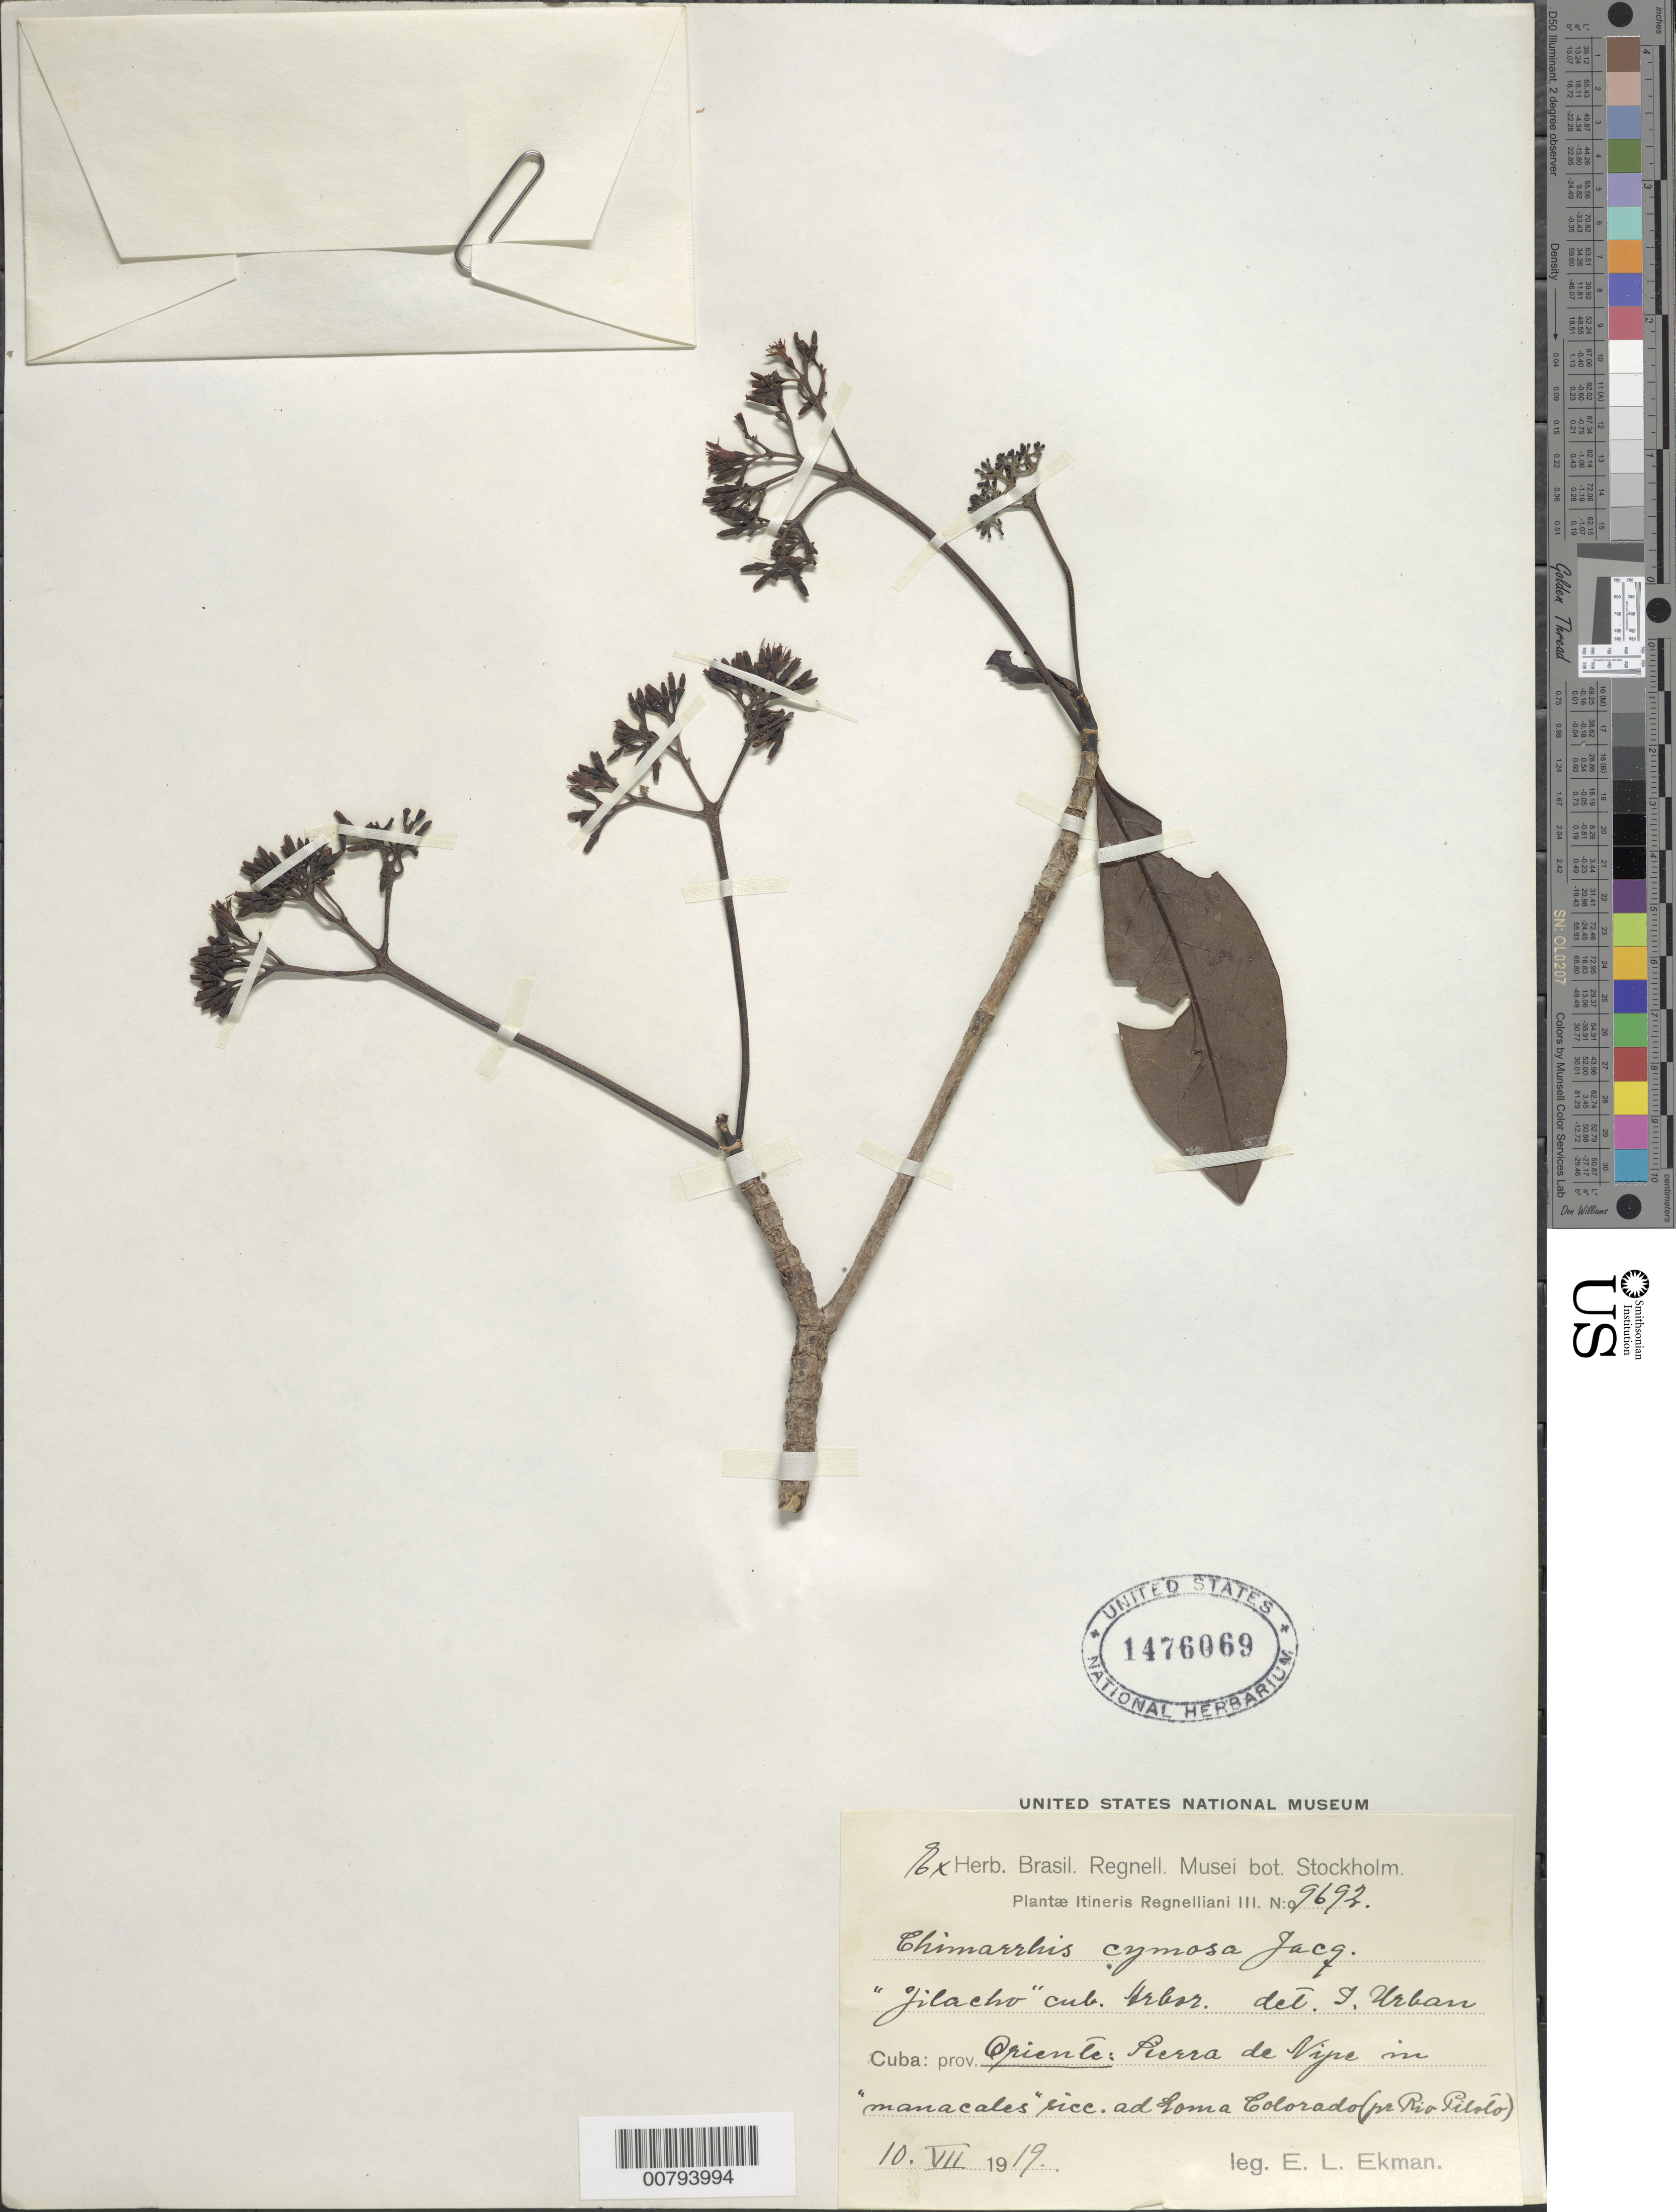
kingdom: Plantae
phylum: Tracheophyta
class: Magnoliopsida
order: Gentianales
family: Rubiaceae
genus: Chimarrhis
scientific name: Chimarrhis cymosa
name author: Jacq.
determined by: Urban, Ignatz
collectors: E. L. Ekman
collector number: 9692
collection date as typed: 10 Jul 1919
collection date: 1919-07-10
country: Cuba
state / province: Oriente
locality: Sierra de Nipe; ad homa Colorado (pr Rio Pilato)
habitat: In "manacales" rice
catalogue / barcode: US 1476069